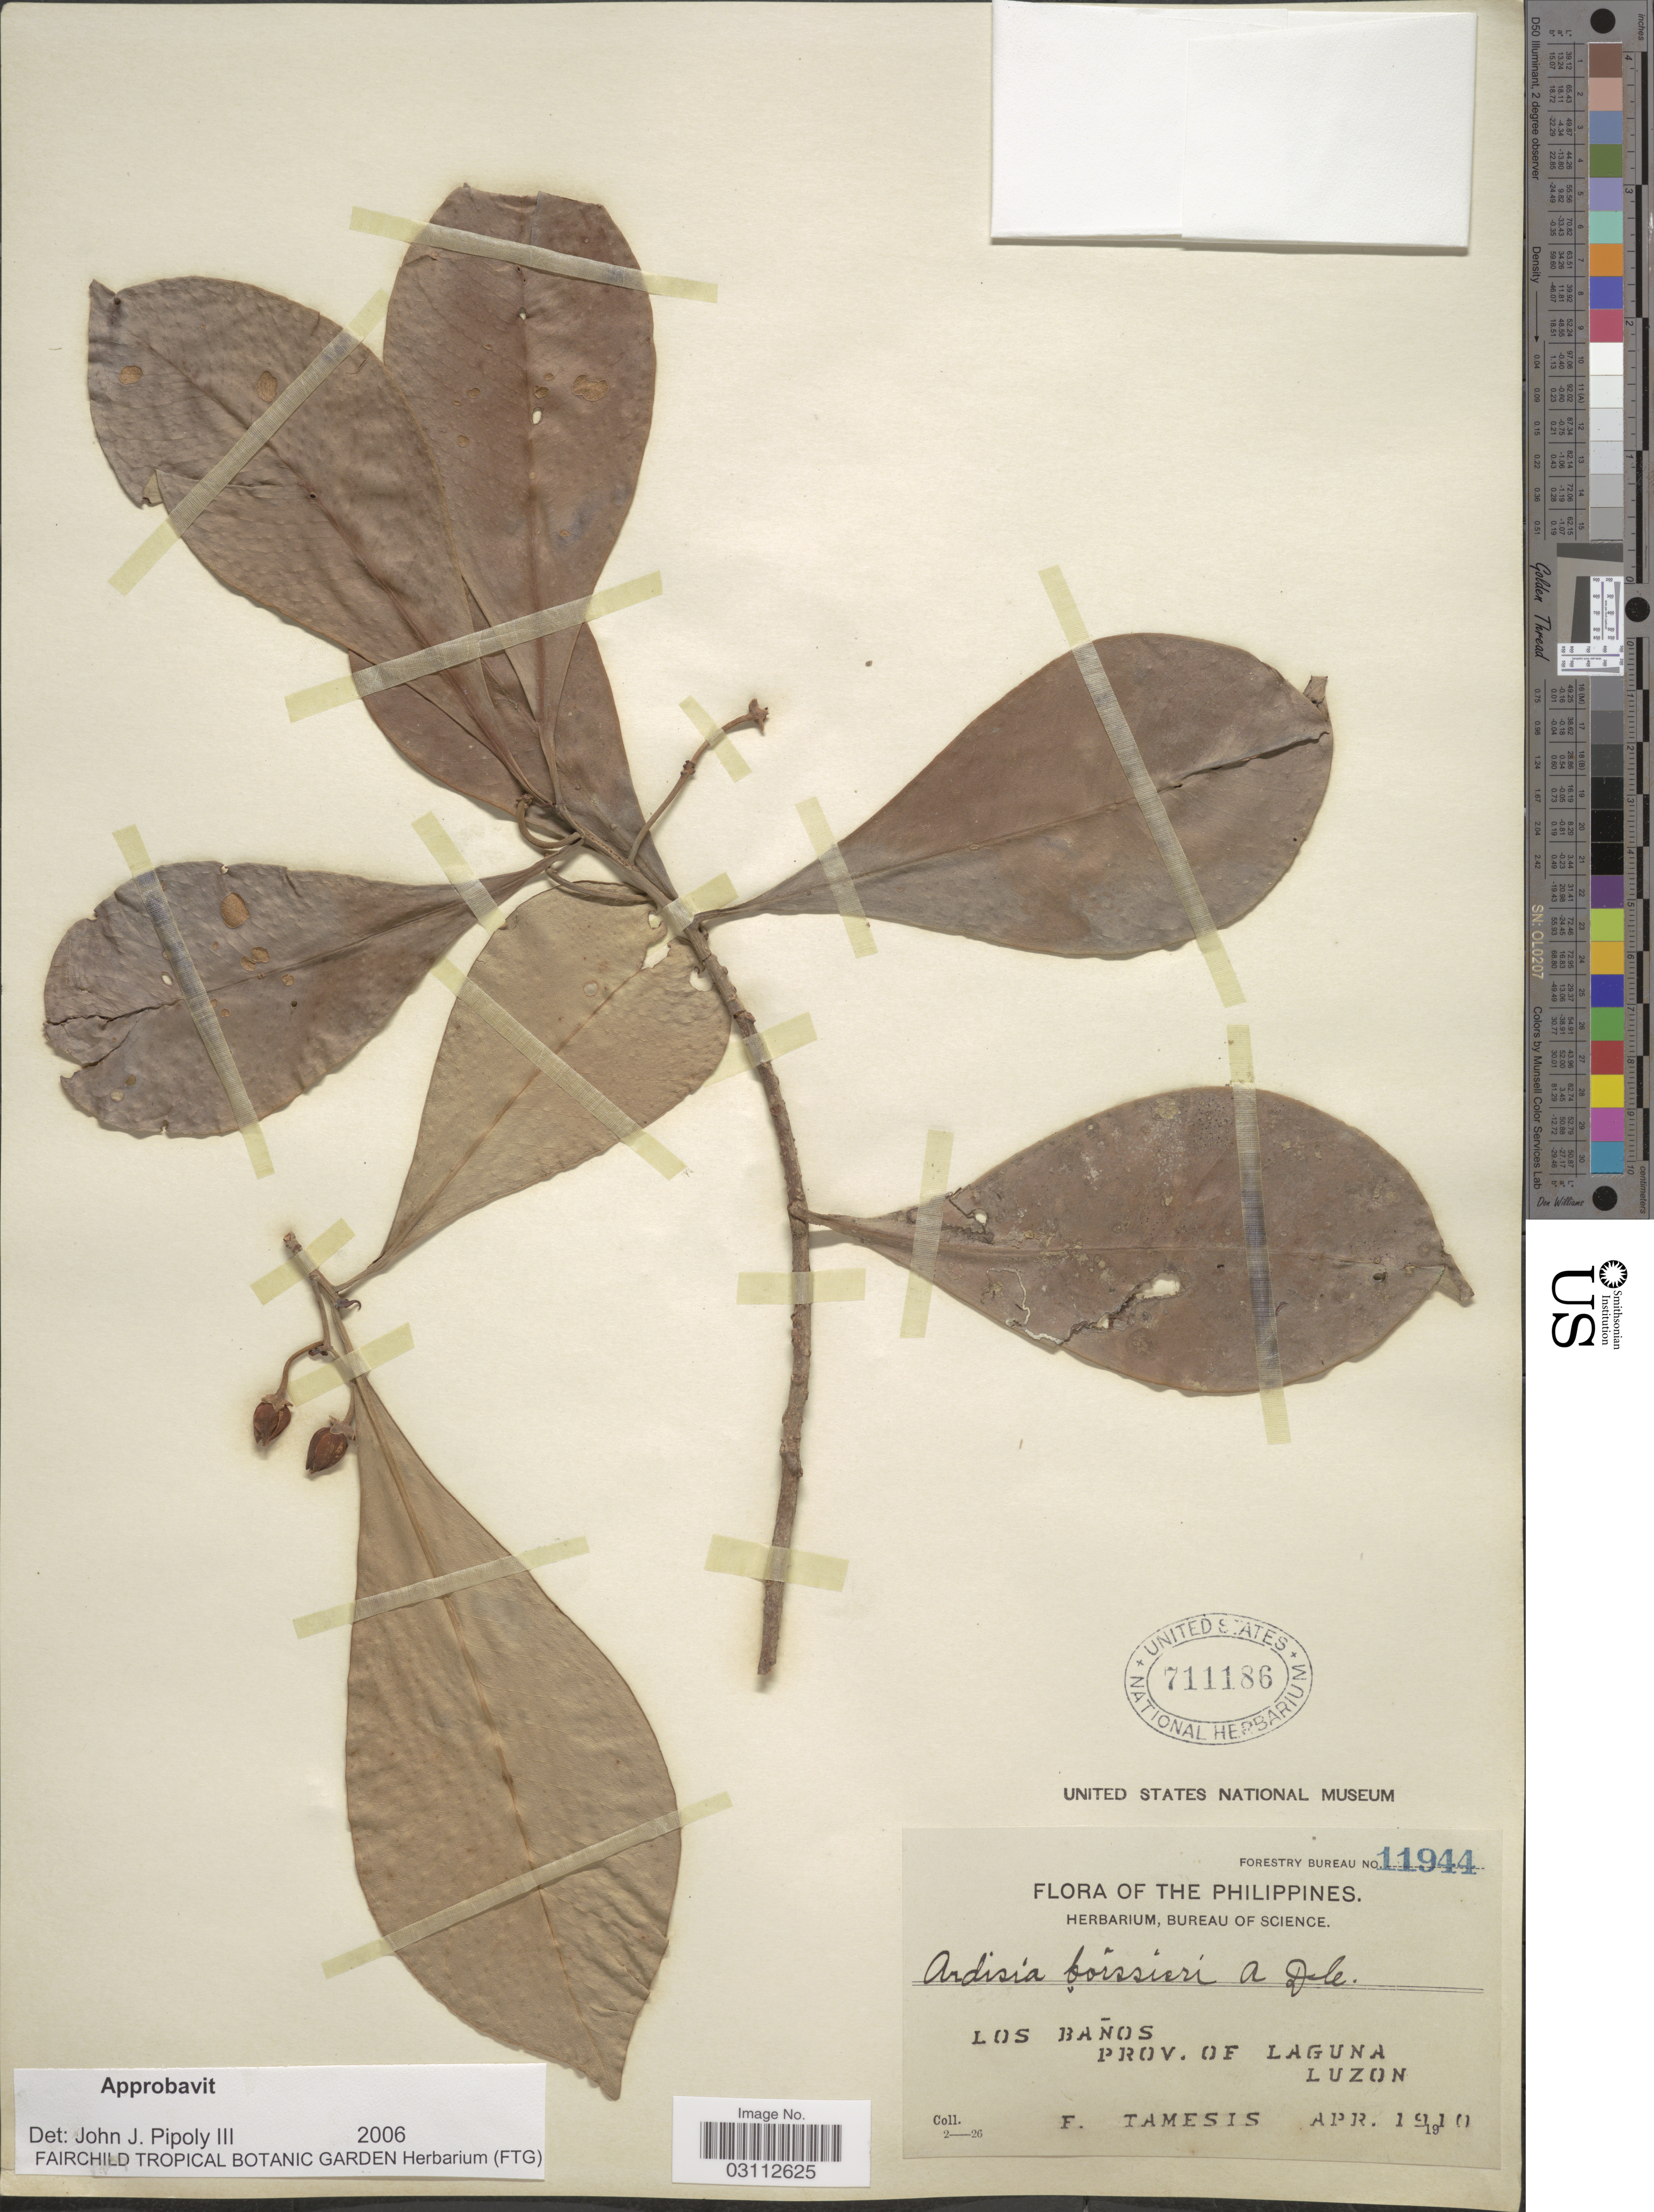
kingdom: Plantae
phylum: Tracheophyta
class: Magnoliopsida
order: Ericales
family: Primulaceae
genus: Ardisia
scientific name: Ardisia boissieri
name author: A. DC.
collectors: F. Tamesis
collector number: Forestry Bureau 11944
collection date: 1910-04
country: Philippines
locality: Los Baños, Prov. of Laguna, Luzon.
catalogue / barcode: US 711186